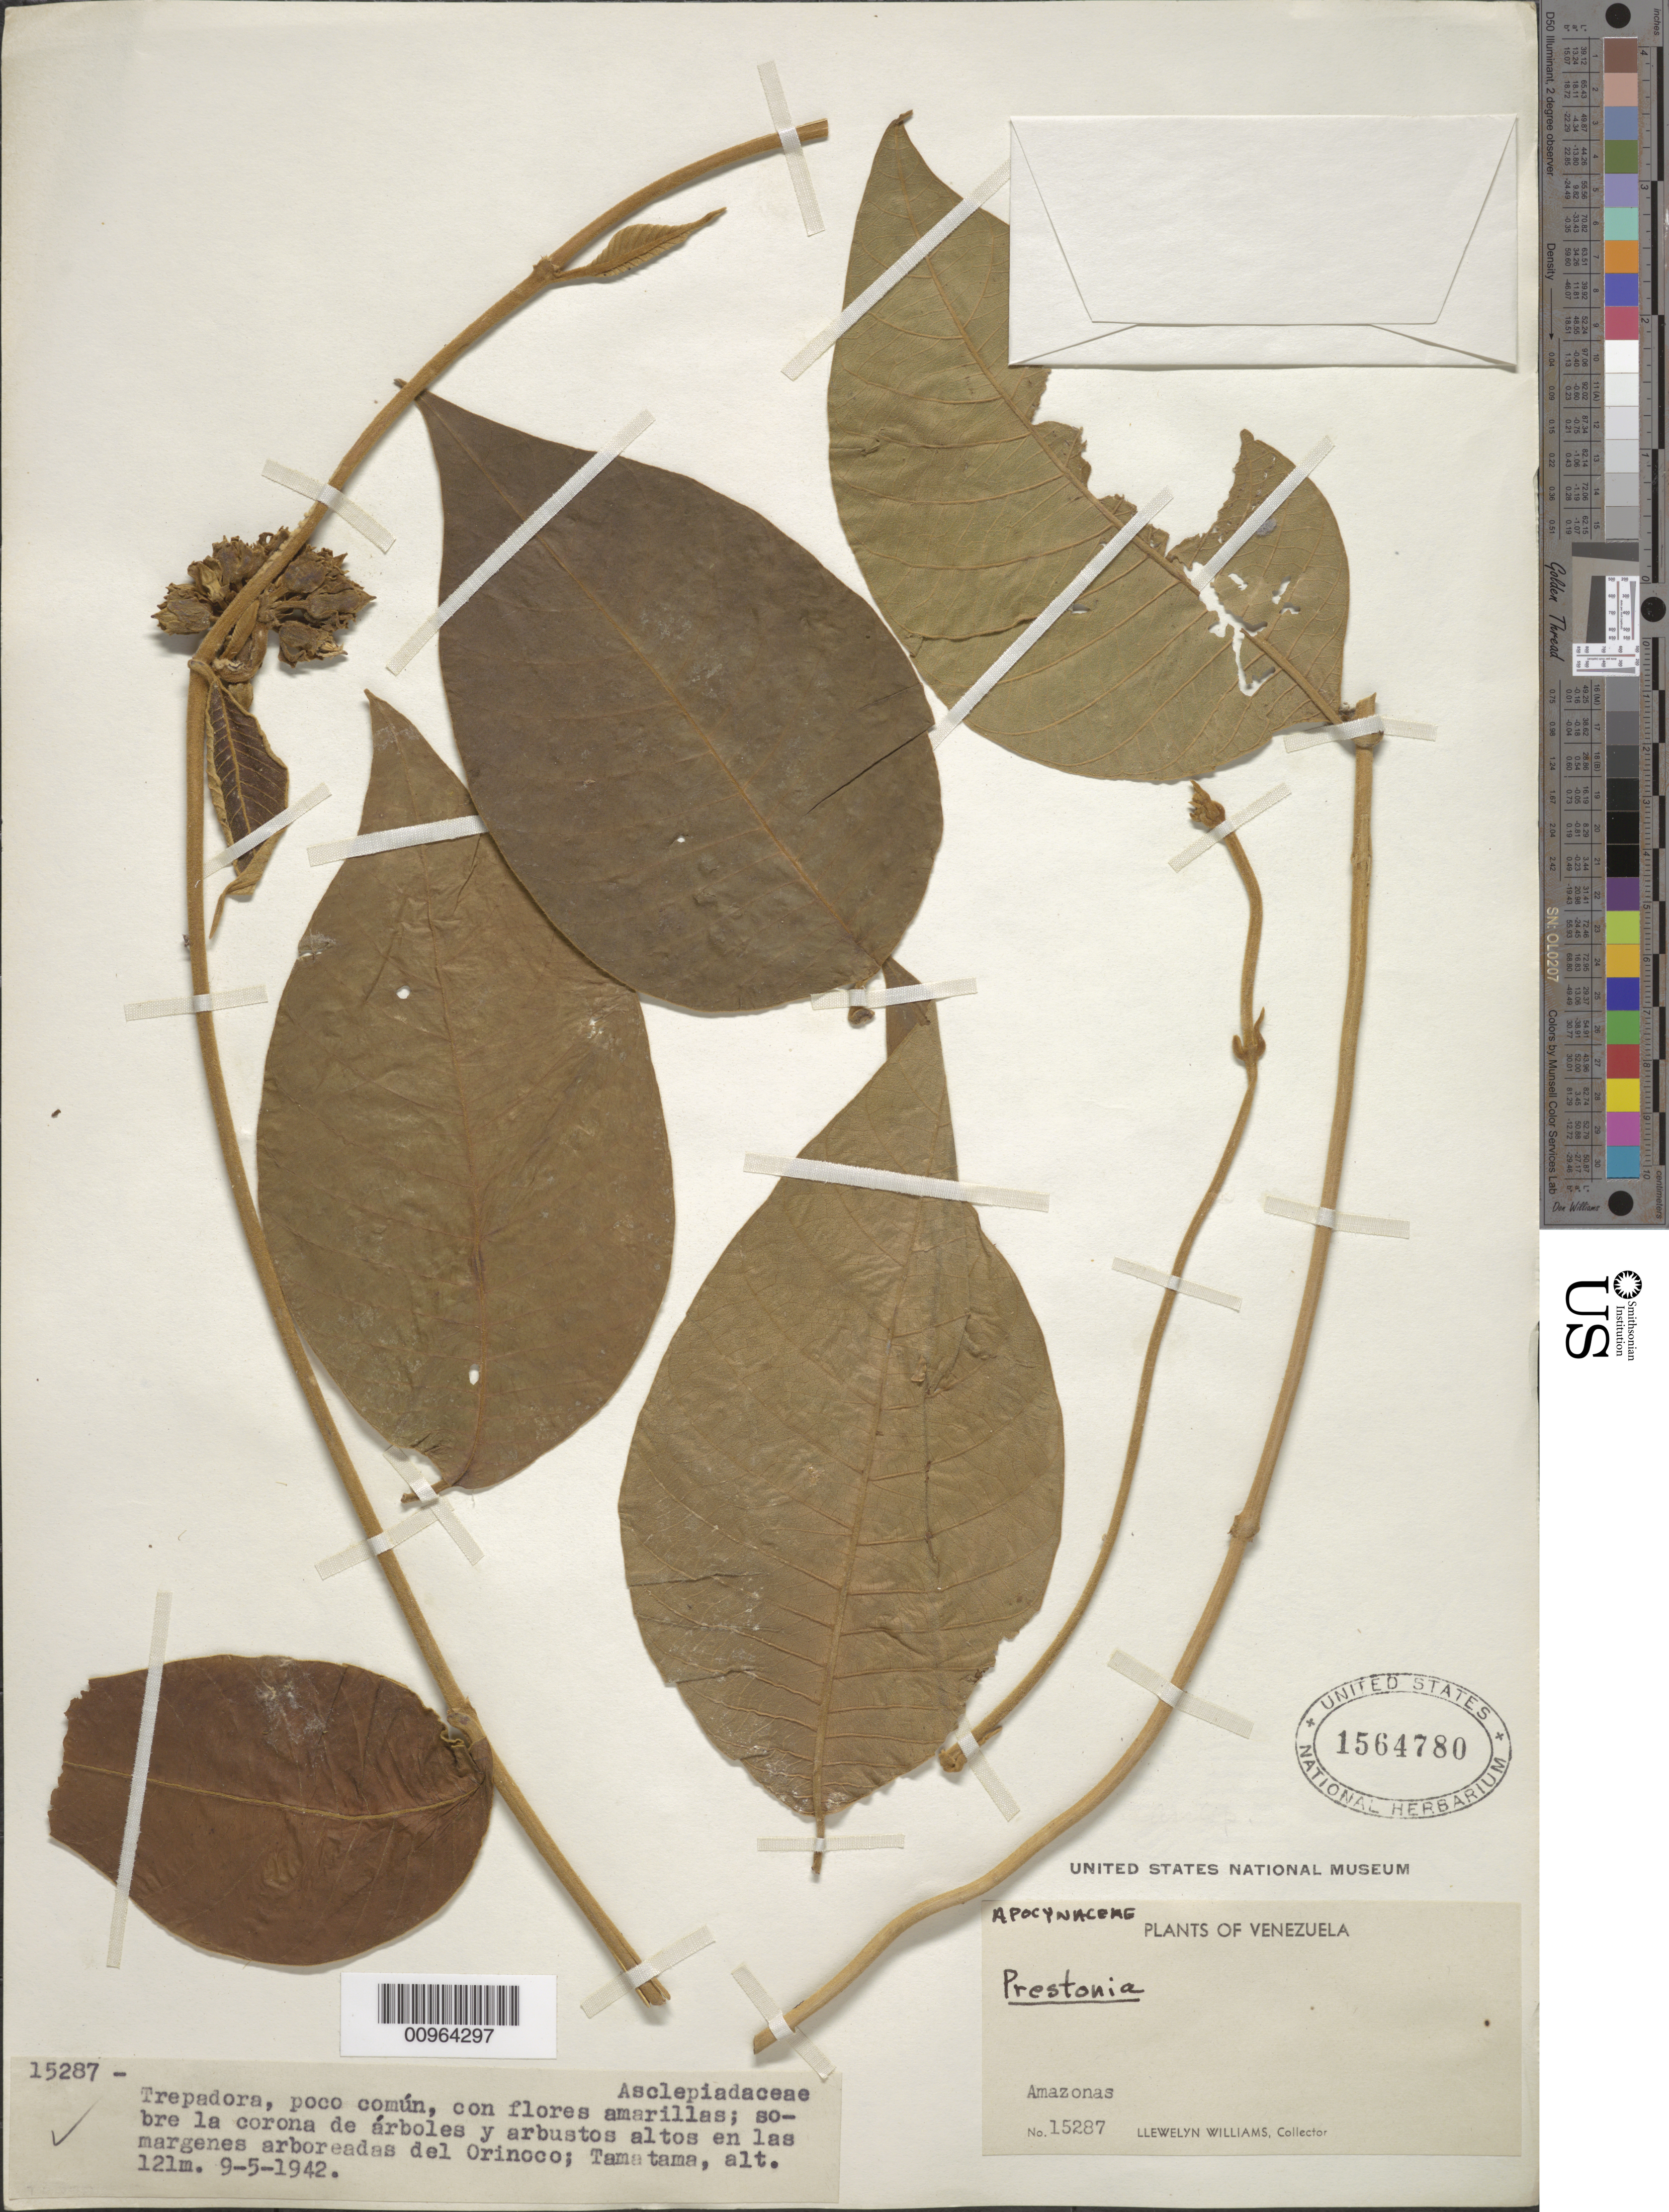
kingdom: Plantae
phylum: Tracheophyta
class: Magnoliopsida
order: Gentianales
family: Apocynaceae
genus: Prestonia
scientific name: Prestonia sp.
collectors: Ll. Williams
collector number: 15287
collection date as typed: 9-May-42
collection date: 1942-05-09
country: Venezuela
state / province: Amazonas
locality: Tamatama, Alto Río Orinoco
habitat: Sobre la corona de arboles y arbustos altos en las margenes arboreadas del Orinoco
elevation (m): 121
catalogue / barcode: US 1564780